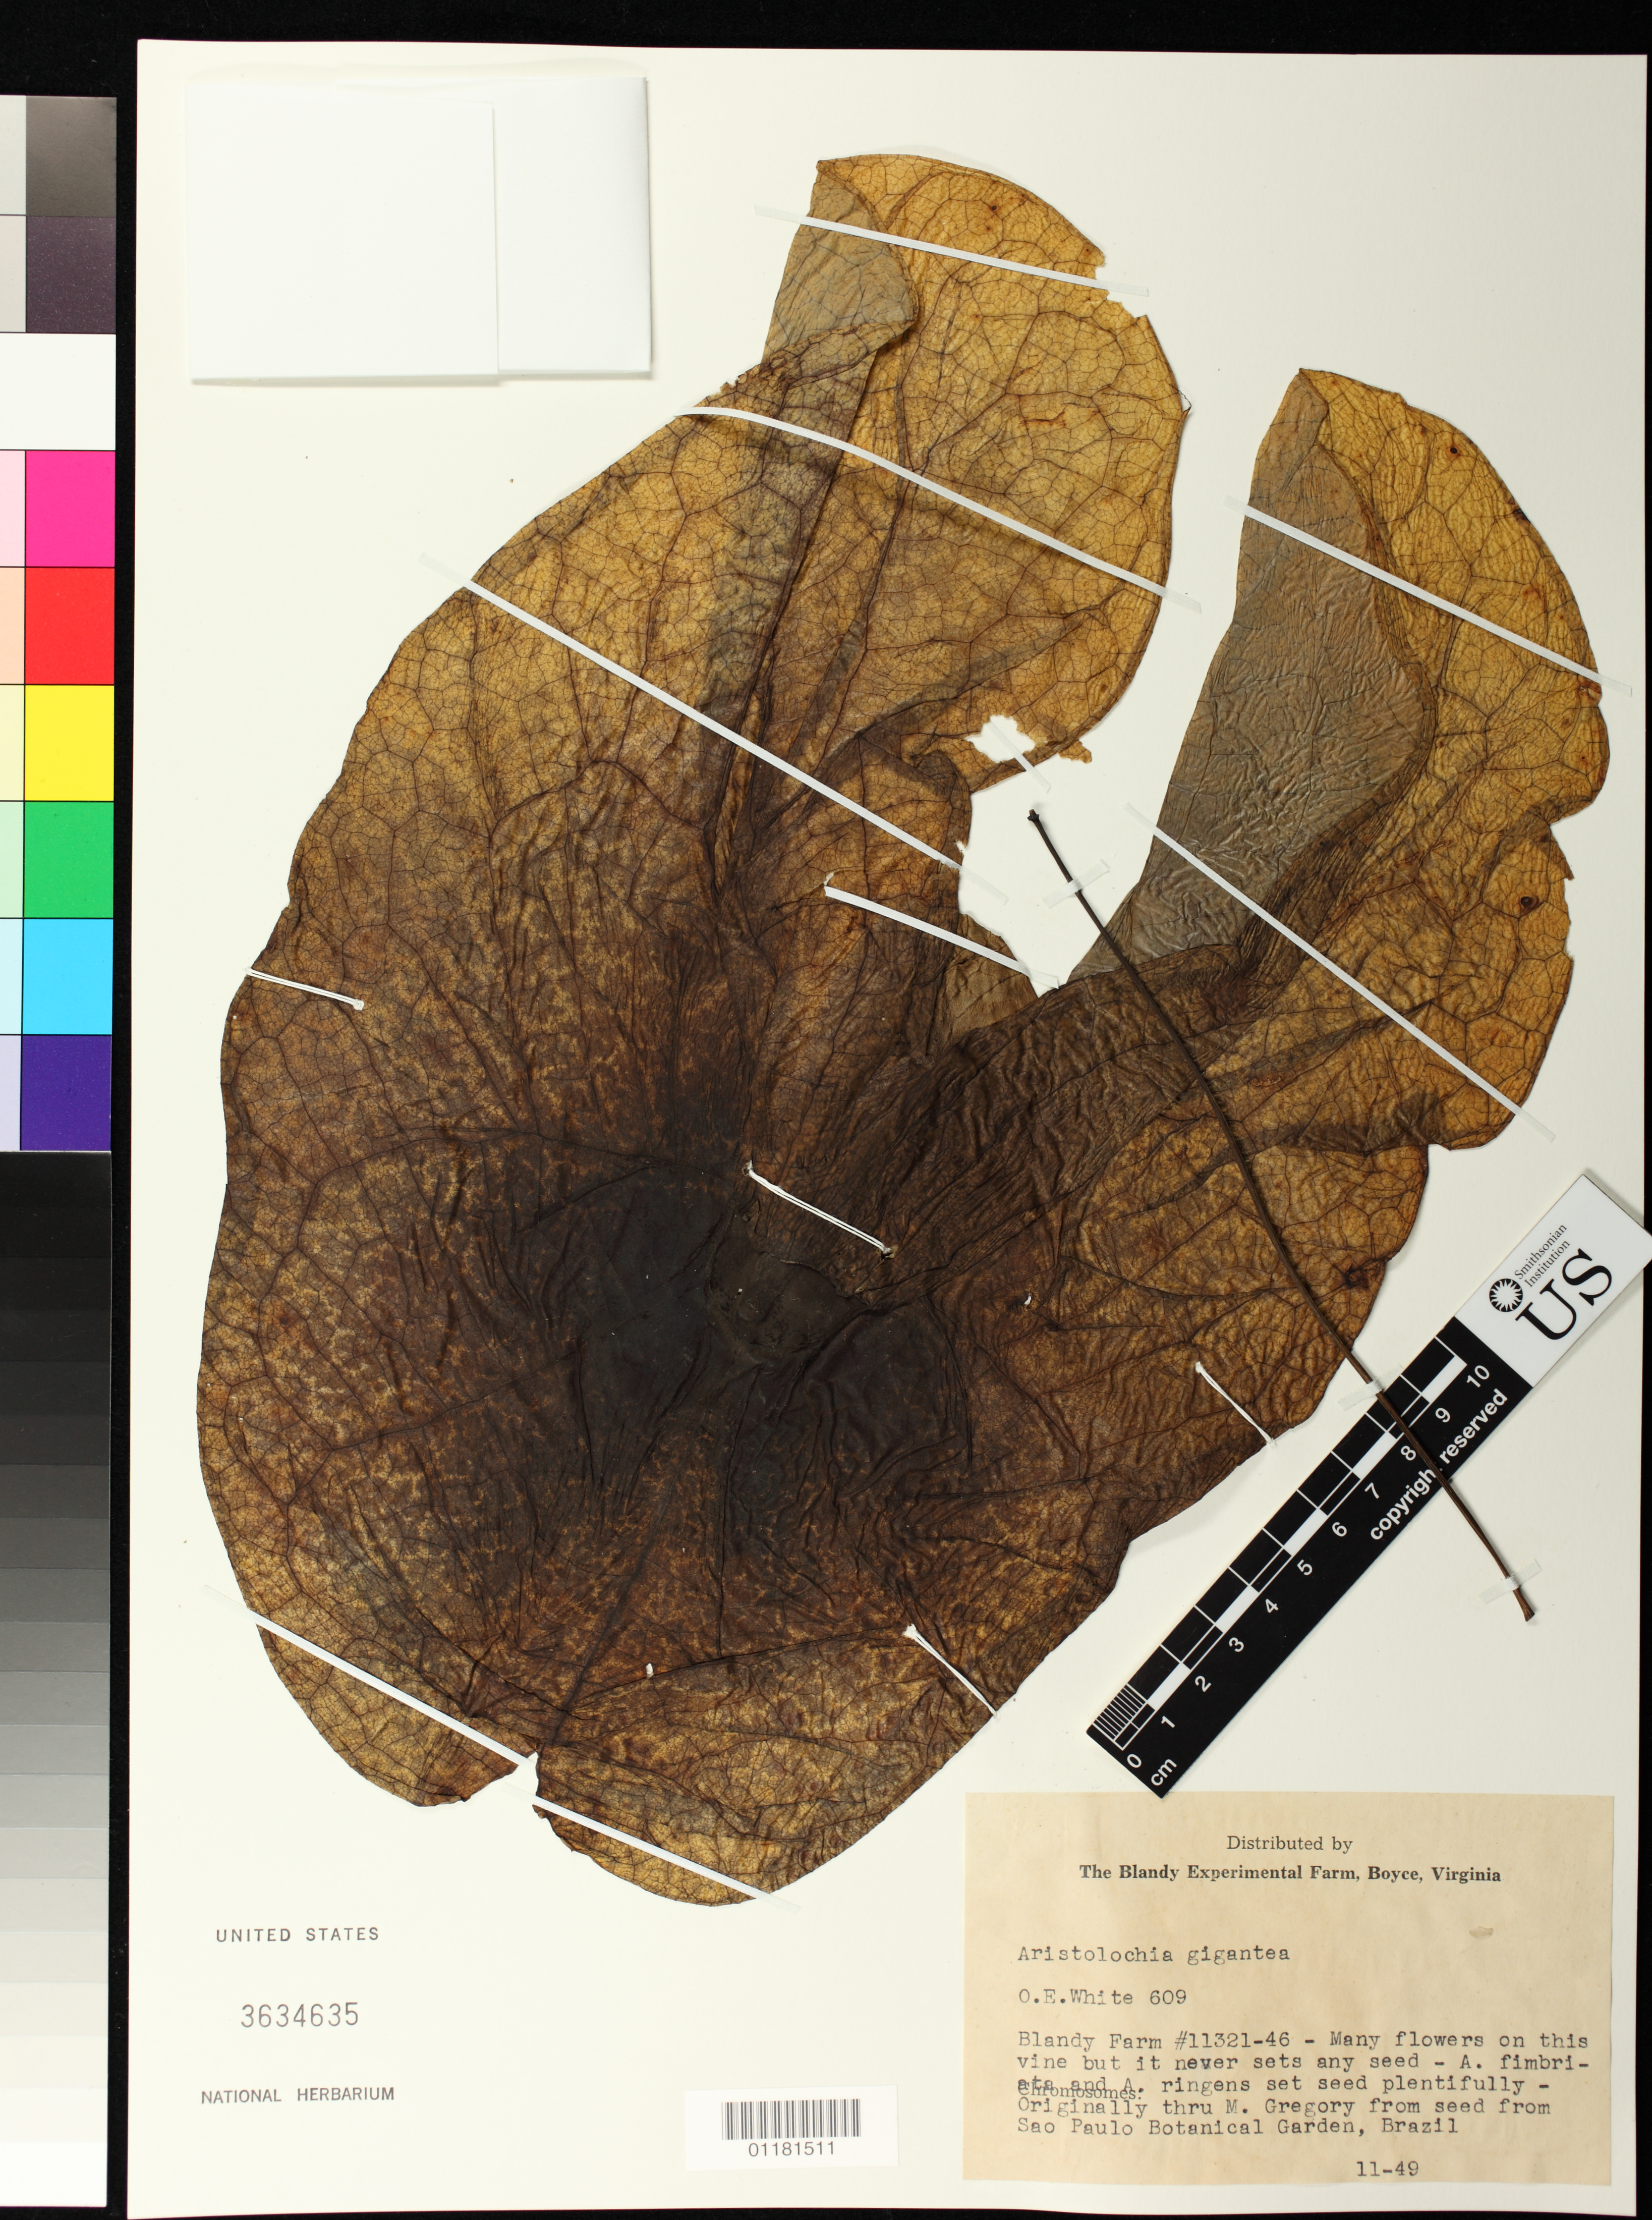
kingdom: Plantae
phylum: Tracheophyta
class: Magnoliopsida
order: Piperales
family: Aristolochiaceae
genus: Aristolochia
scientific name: Aristolochia sp.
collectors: O. E. White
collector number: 609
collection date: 1949-11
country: United States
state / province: Virginia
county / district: Clarke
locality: Blandy Experimental Farm #11321-46, Boyce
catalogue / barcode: US 3634635